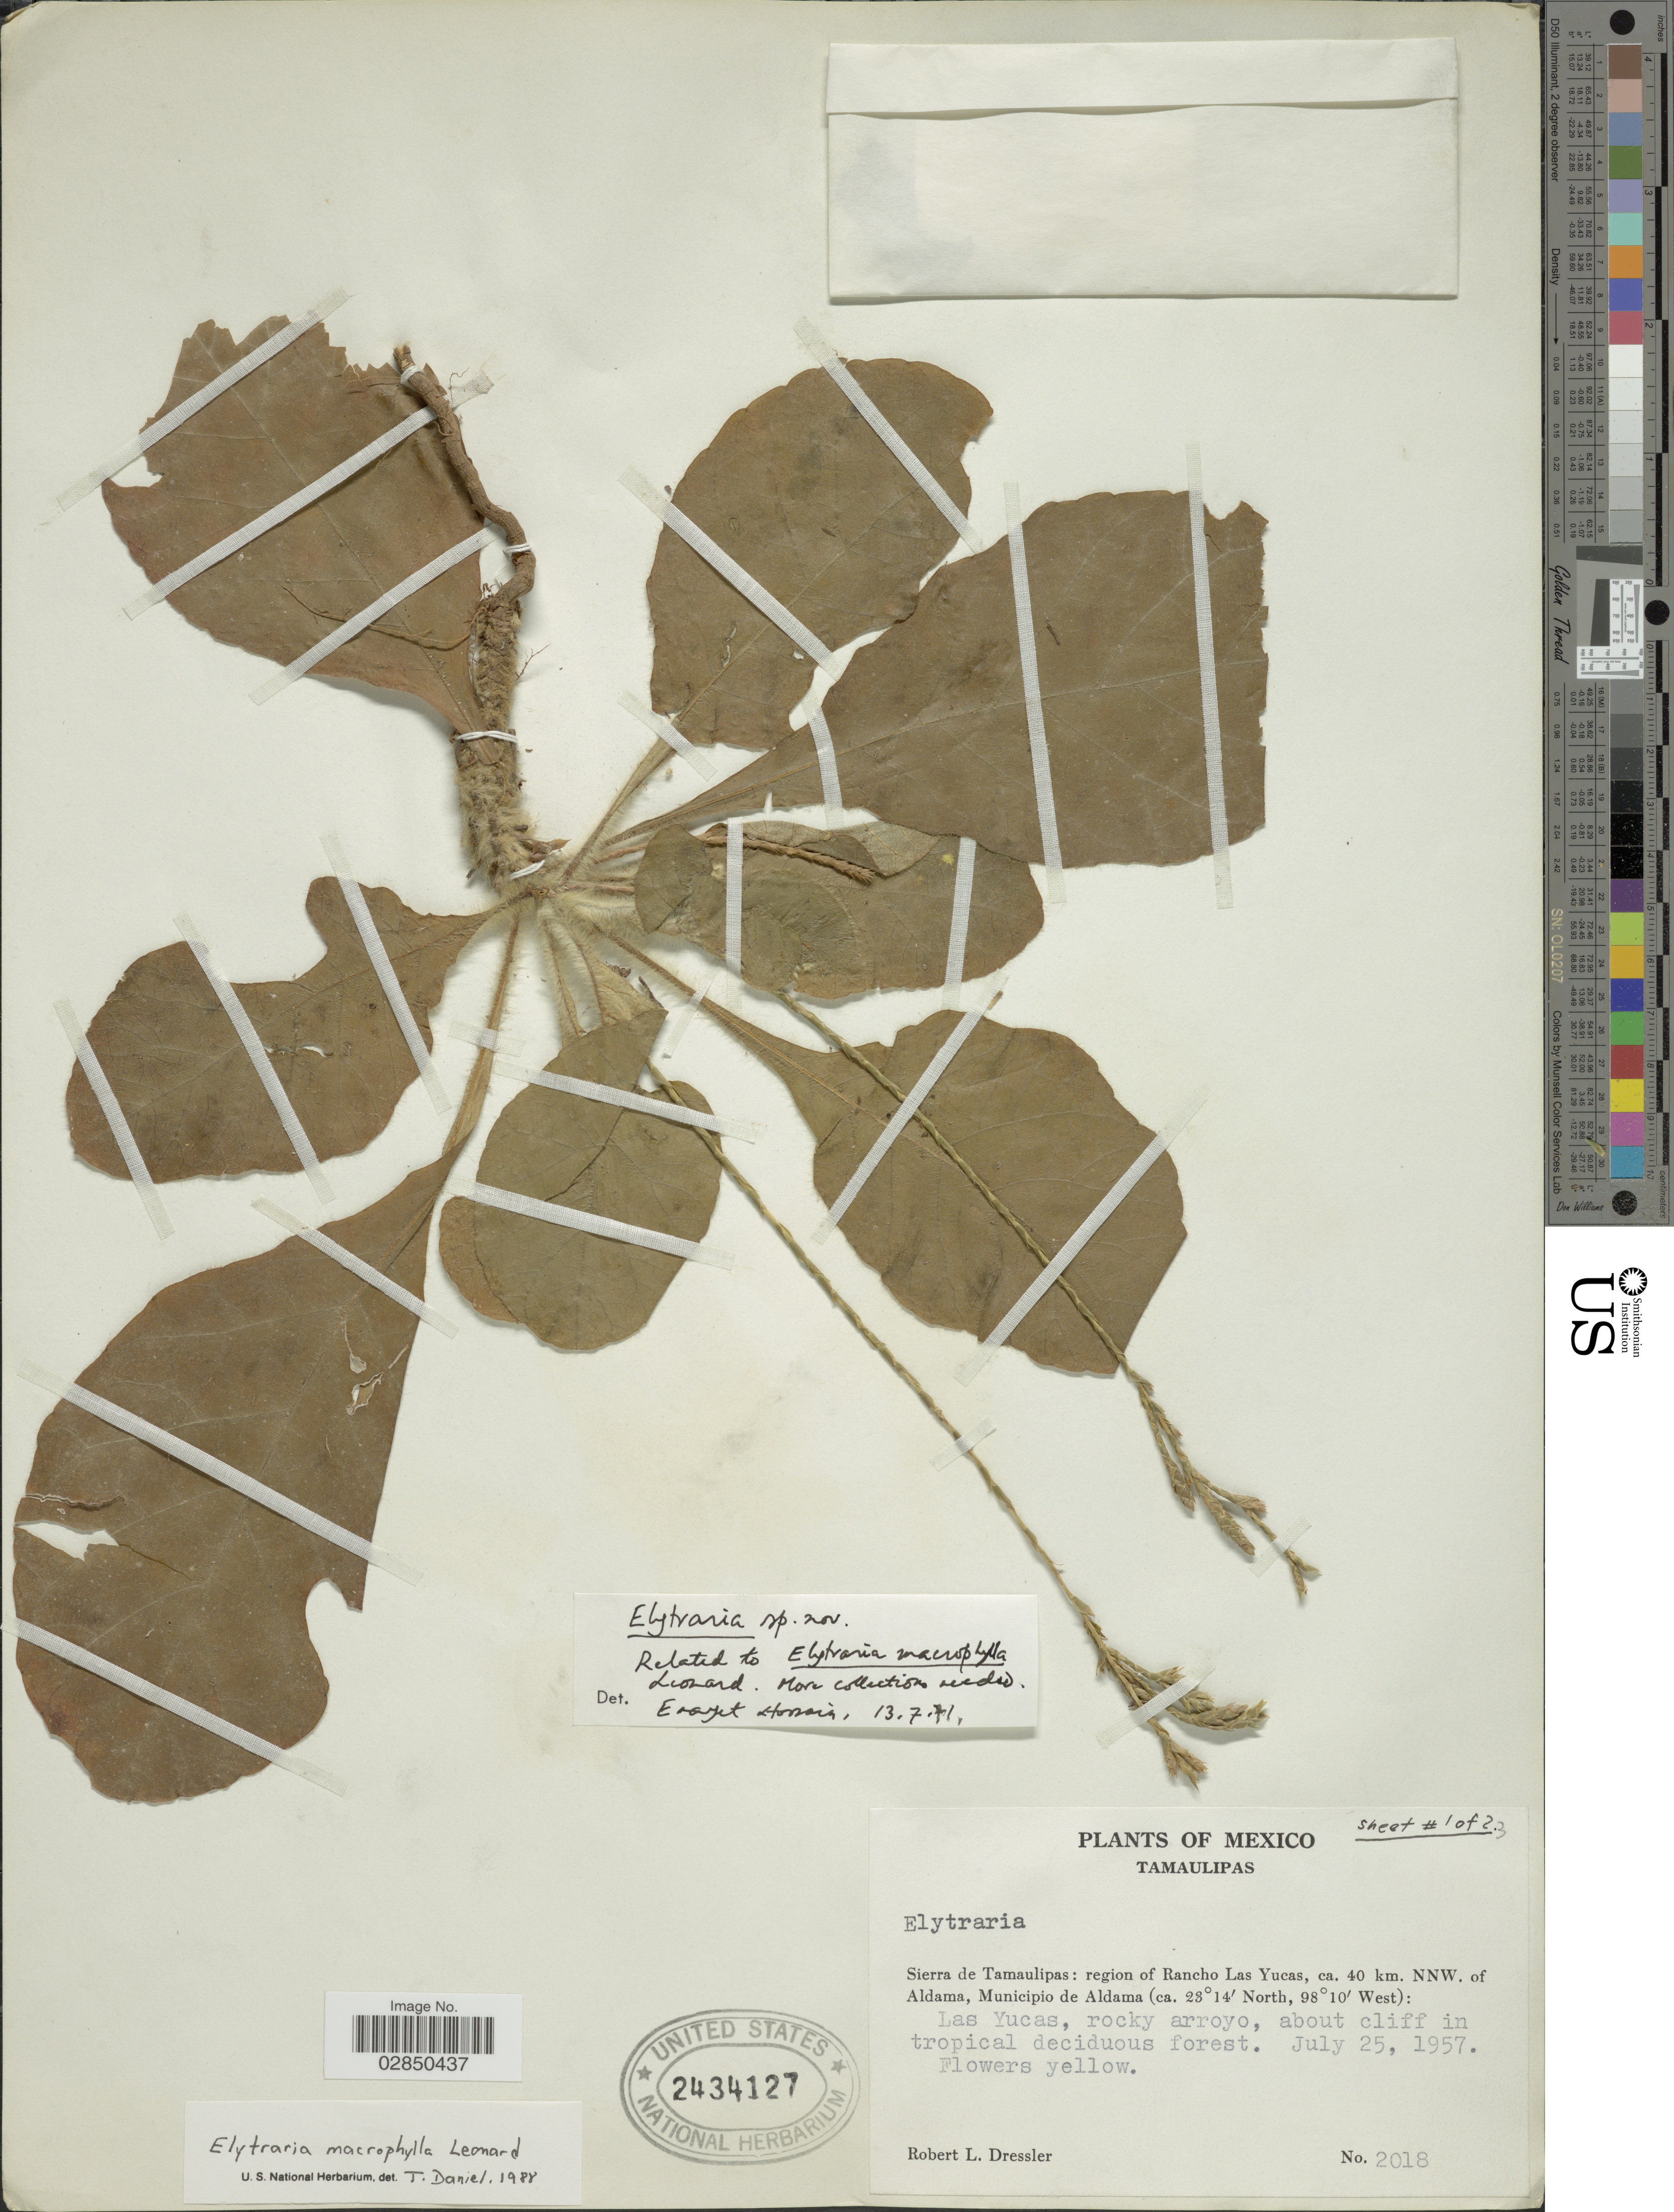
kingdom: Plantae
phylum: Tracheophyta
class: Magnoliopsida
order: Lamiales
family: Acanthaceae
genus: Elytraria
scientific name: Elytraria macrophylla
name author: Leonard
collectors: R. Dressler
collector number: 2018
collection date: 1957-07-25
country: Mexico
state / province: Tamaulipas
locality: Sierra de Tamaulipas: region of Rancho Las Yucas, ca. 40 km. NNW. of Aldama, Municipio de Aldama. Las Yucas.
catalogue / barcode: US 2434127